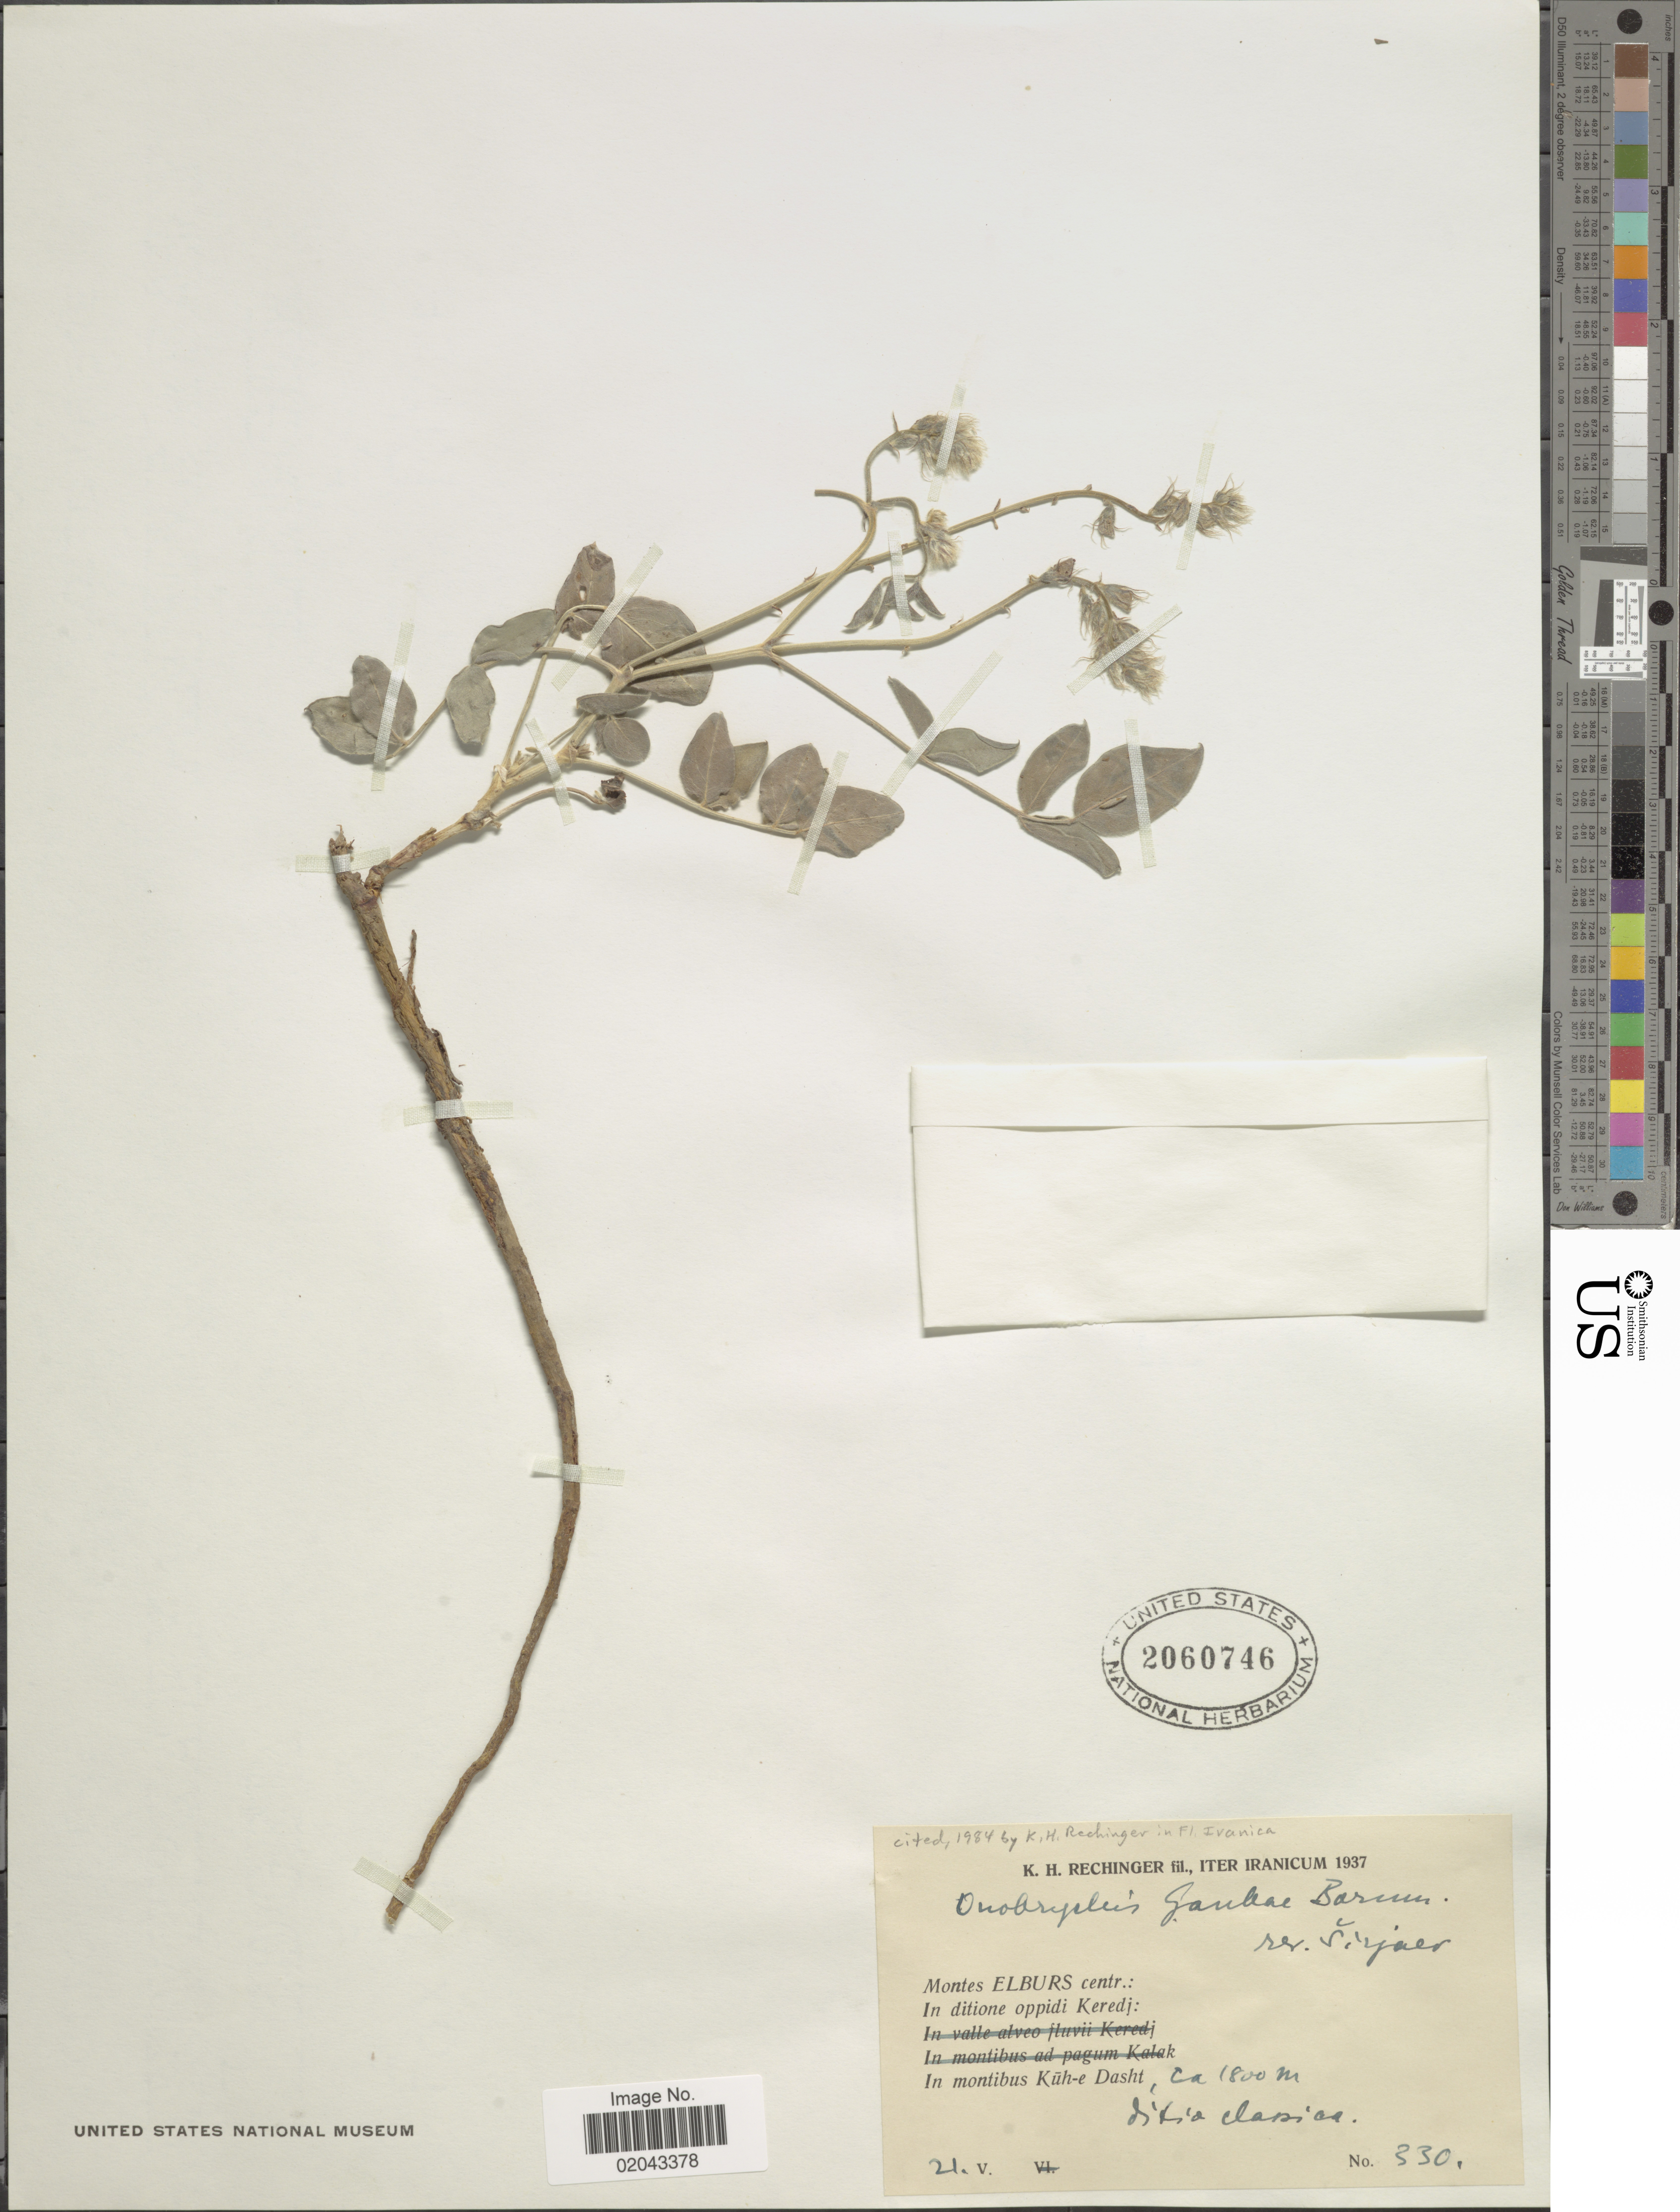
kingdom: Plantae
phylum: Tracheophyta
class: Magnoliopsida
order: Fabales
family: Fabaceae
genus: Onobrychis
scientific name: Onobrychis gaubae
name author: Bornm.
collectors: K. H. Rechinger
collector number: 330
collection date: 1937-05-21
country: Iran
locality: Iter Iranicum, Montes Elburs centr.: In ditione oppidi Keredj, In montibus Kuh-e Dasht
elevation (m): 1800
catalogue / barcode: US 2060746